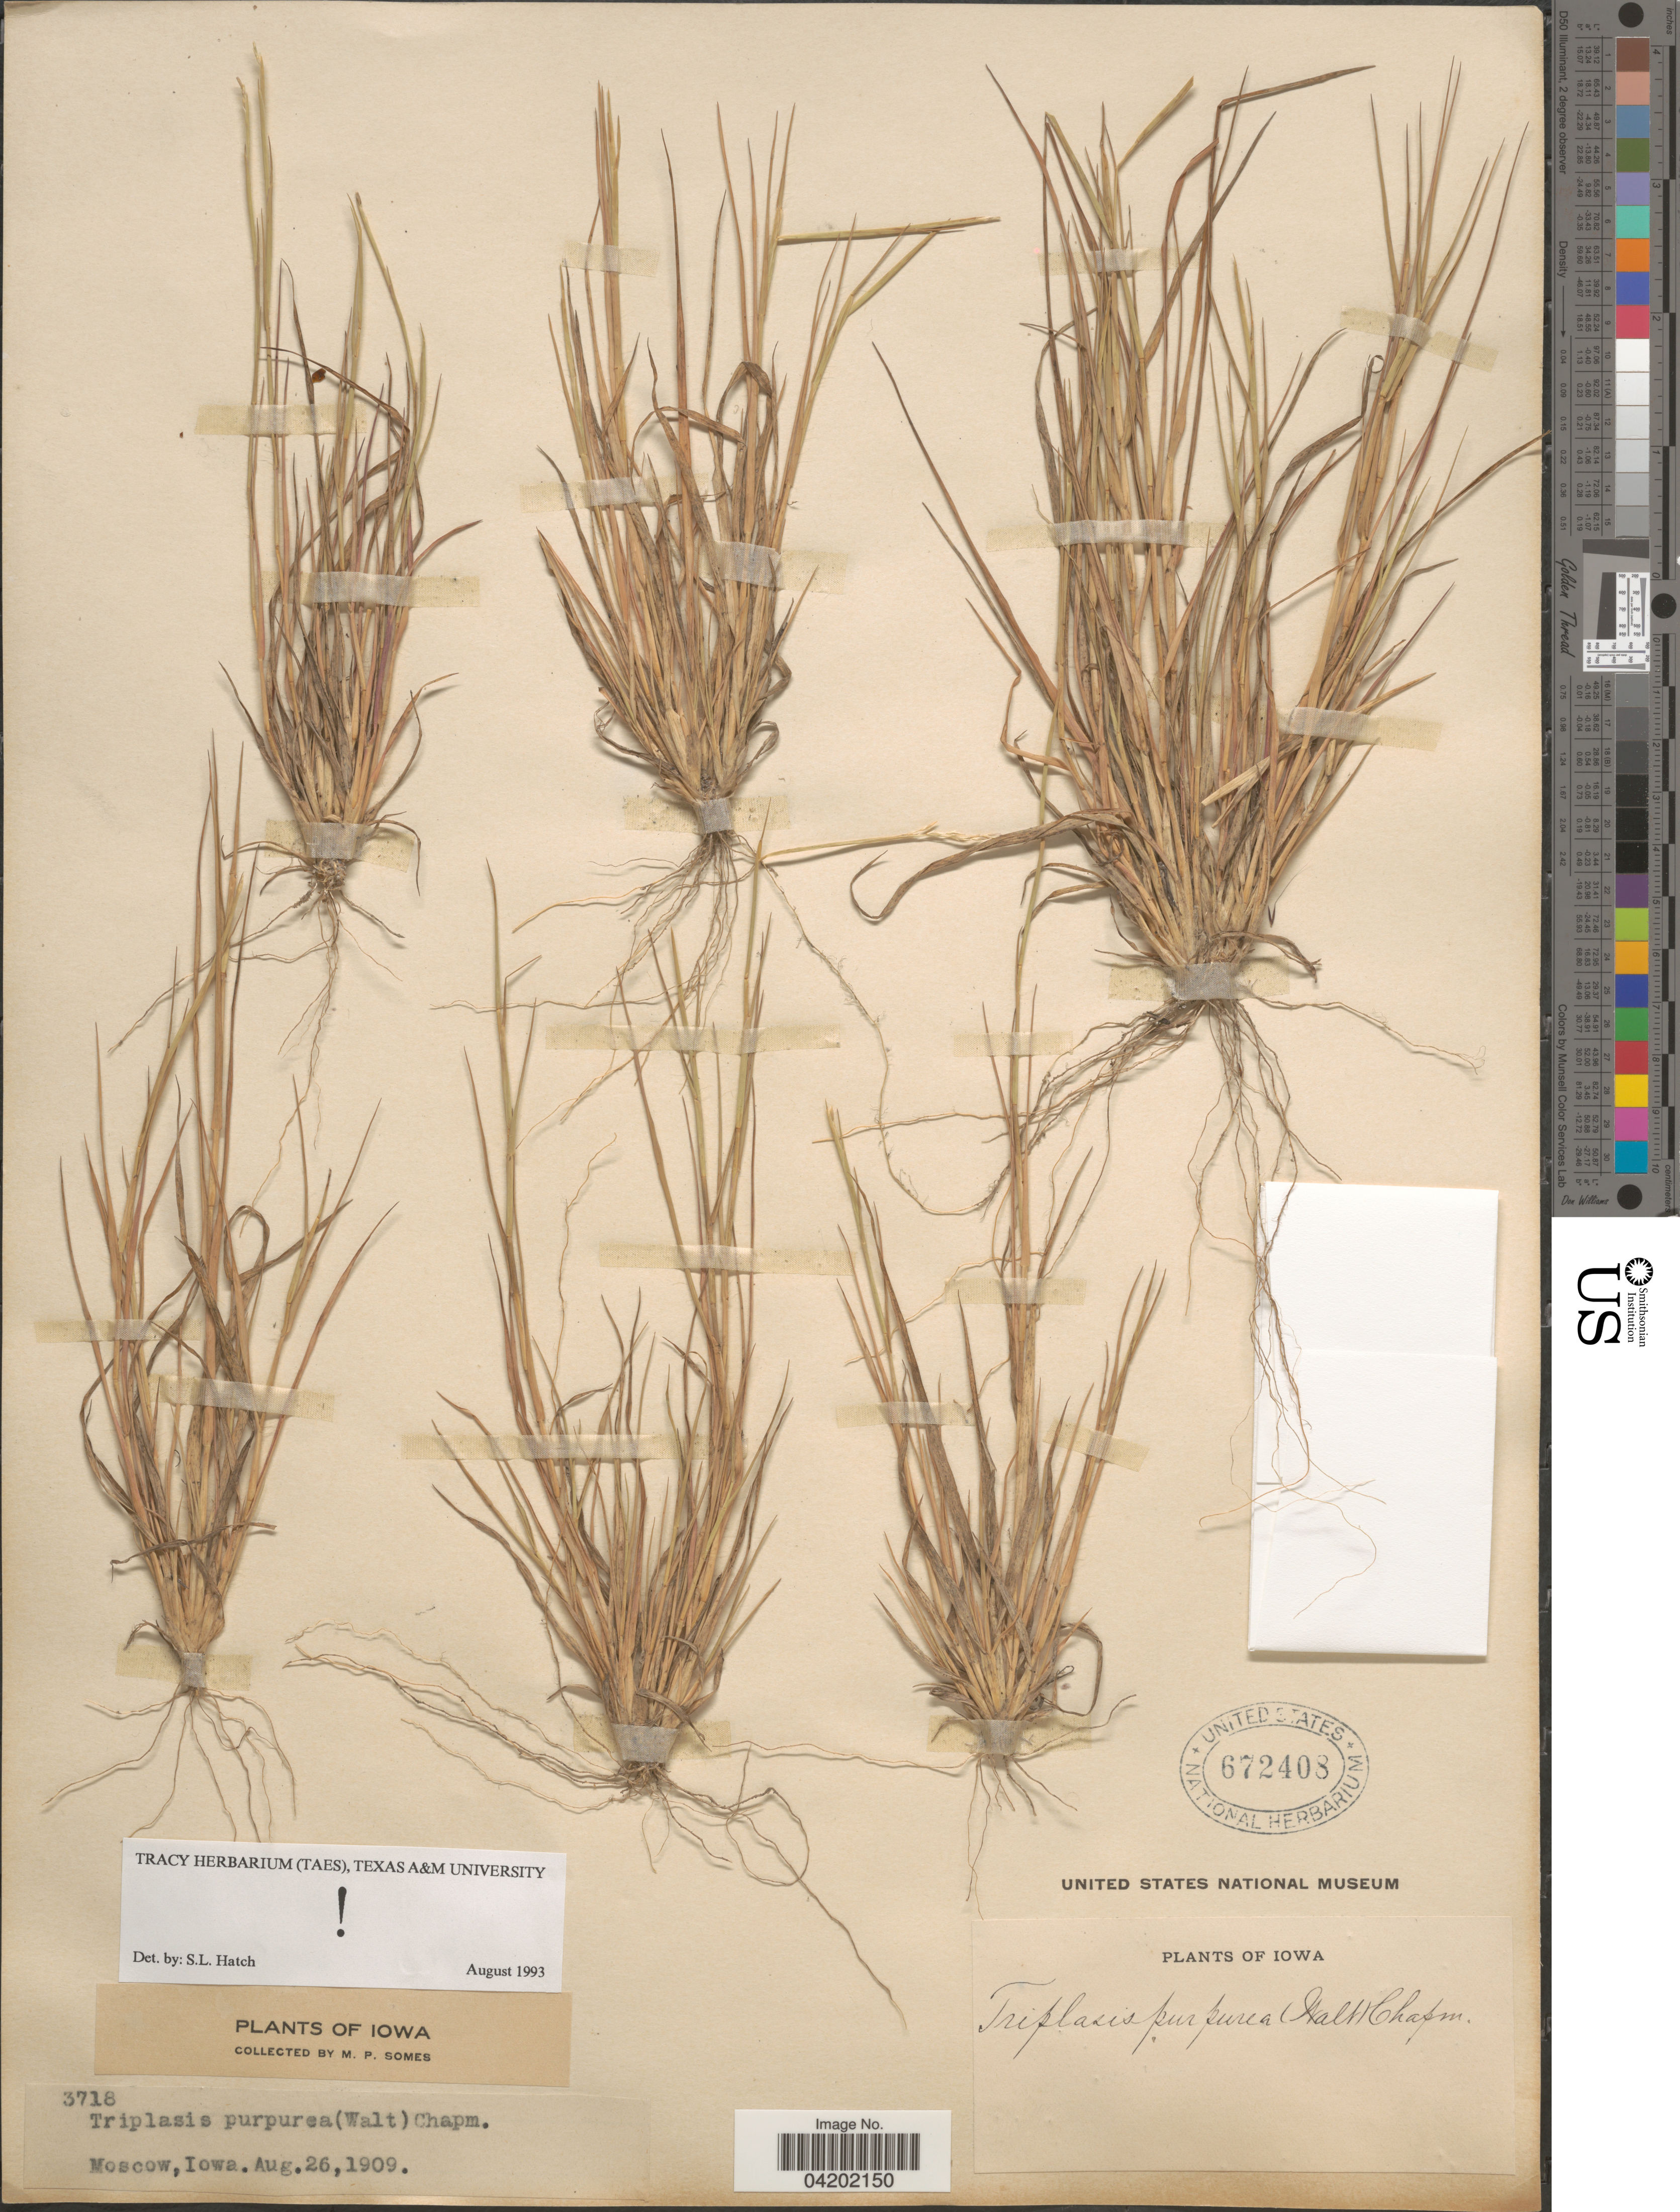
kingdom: Plantae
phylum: Tracheophyta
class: Liliopsida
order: Poales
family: Poaceae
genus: Triplasis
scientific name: Triplasis purpurea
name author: (Walter) Chapm.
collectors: M. Somes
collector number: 3718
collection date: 1909-08-26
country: United States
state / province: Iowa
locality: Moscow.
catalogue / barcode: US 672408